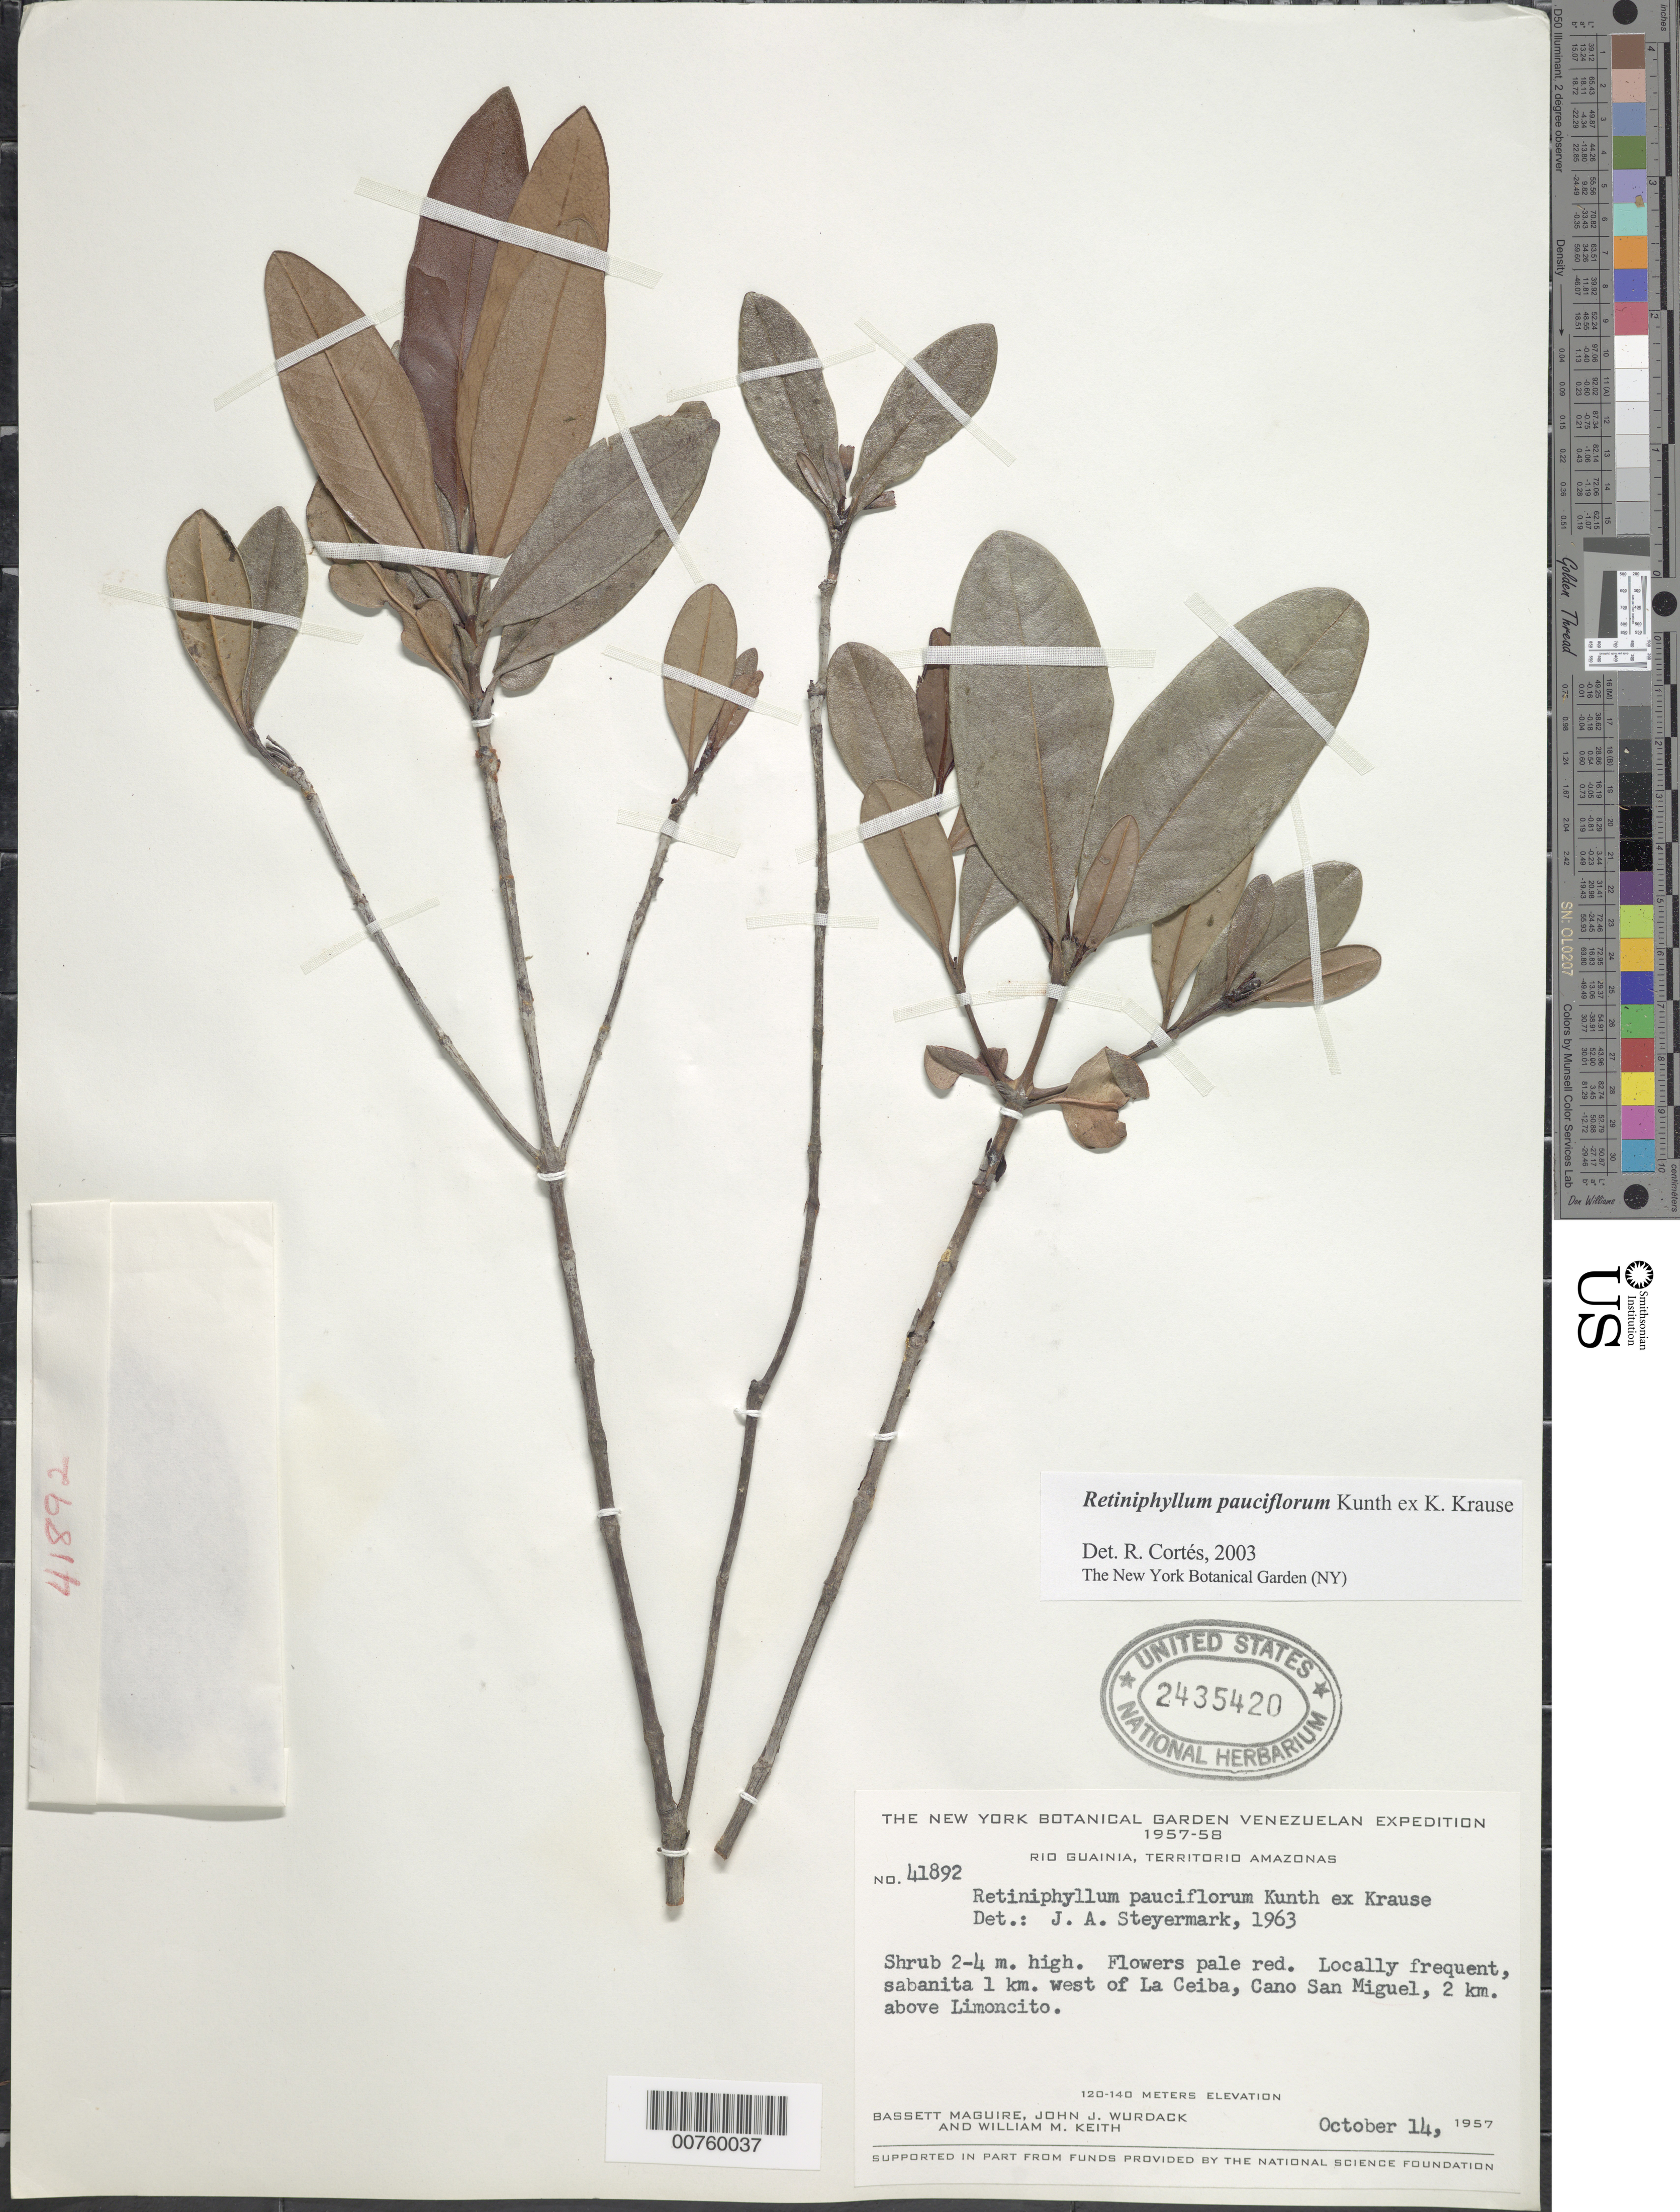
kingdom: Plantae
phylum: Tracheophyta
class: Magnoliopsida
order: Gentianales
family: Rubiaceae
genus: Retiniphyllum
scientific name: Retiniphyllum pauciflorum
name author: Kunth ex K. Krause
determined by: Cortes R., G.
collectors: B. Maguire, J. J. Wurdack & W. Keith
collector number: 41892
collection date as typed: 14-Oct-57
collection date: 1957-10-14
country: Venezuela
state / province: Amazonas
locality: Río Guainía, Caño San Miguel, 2 km above Limoncito, 1 km west of La Ceiba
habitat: Sabanita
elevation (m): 120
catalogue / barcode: US 2435420